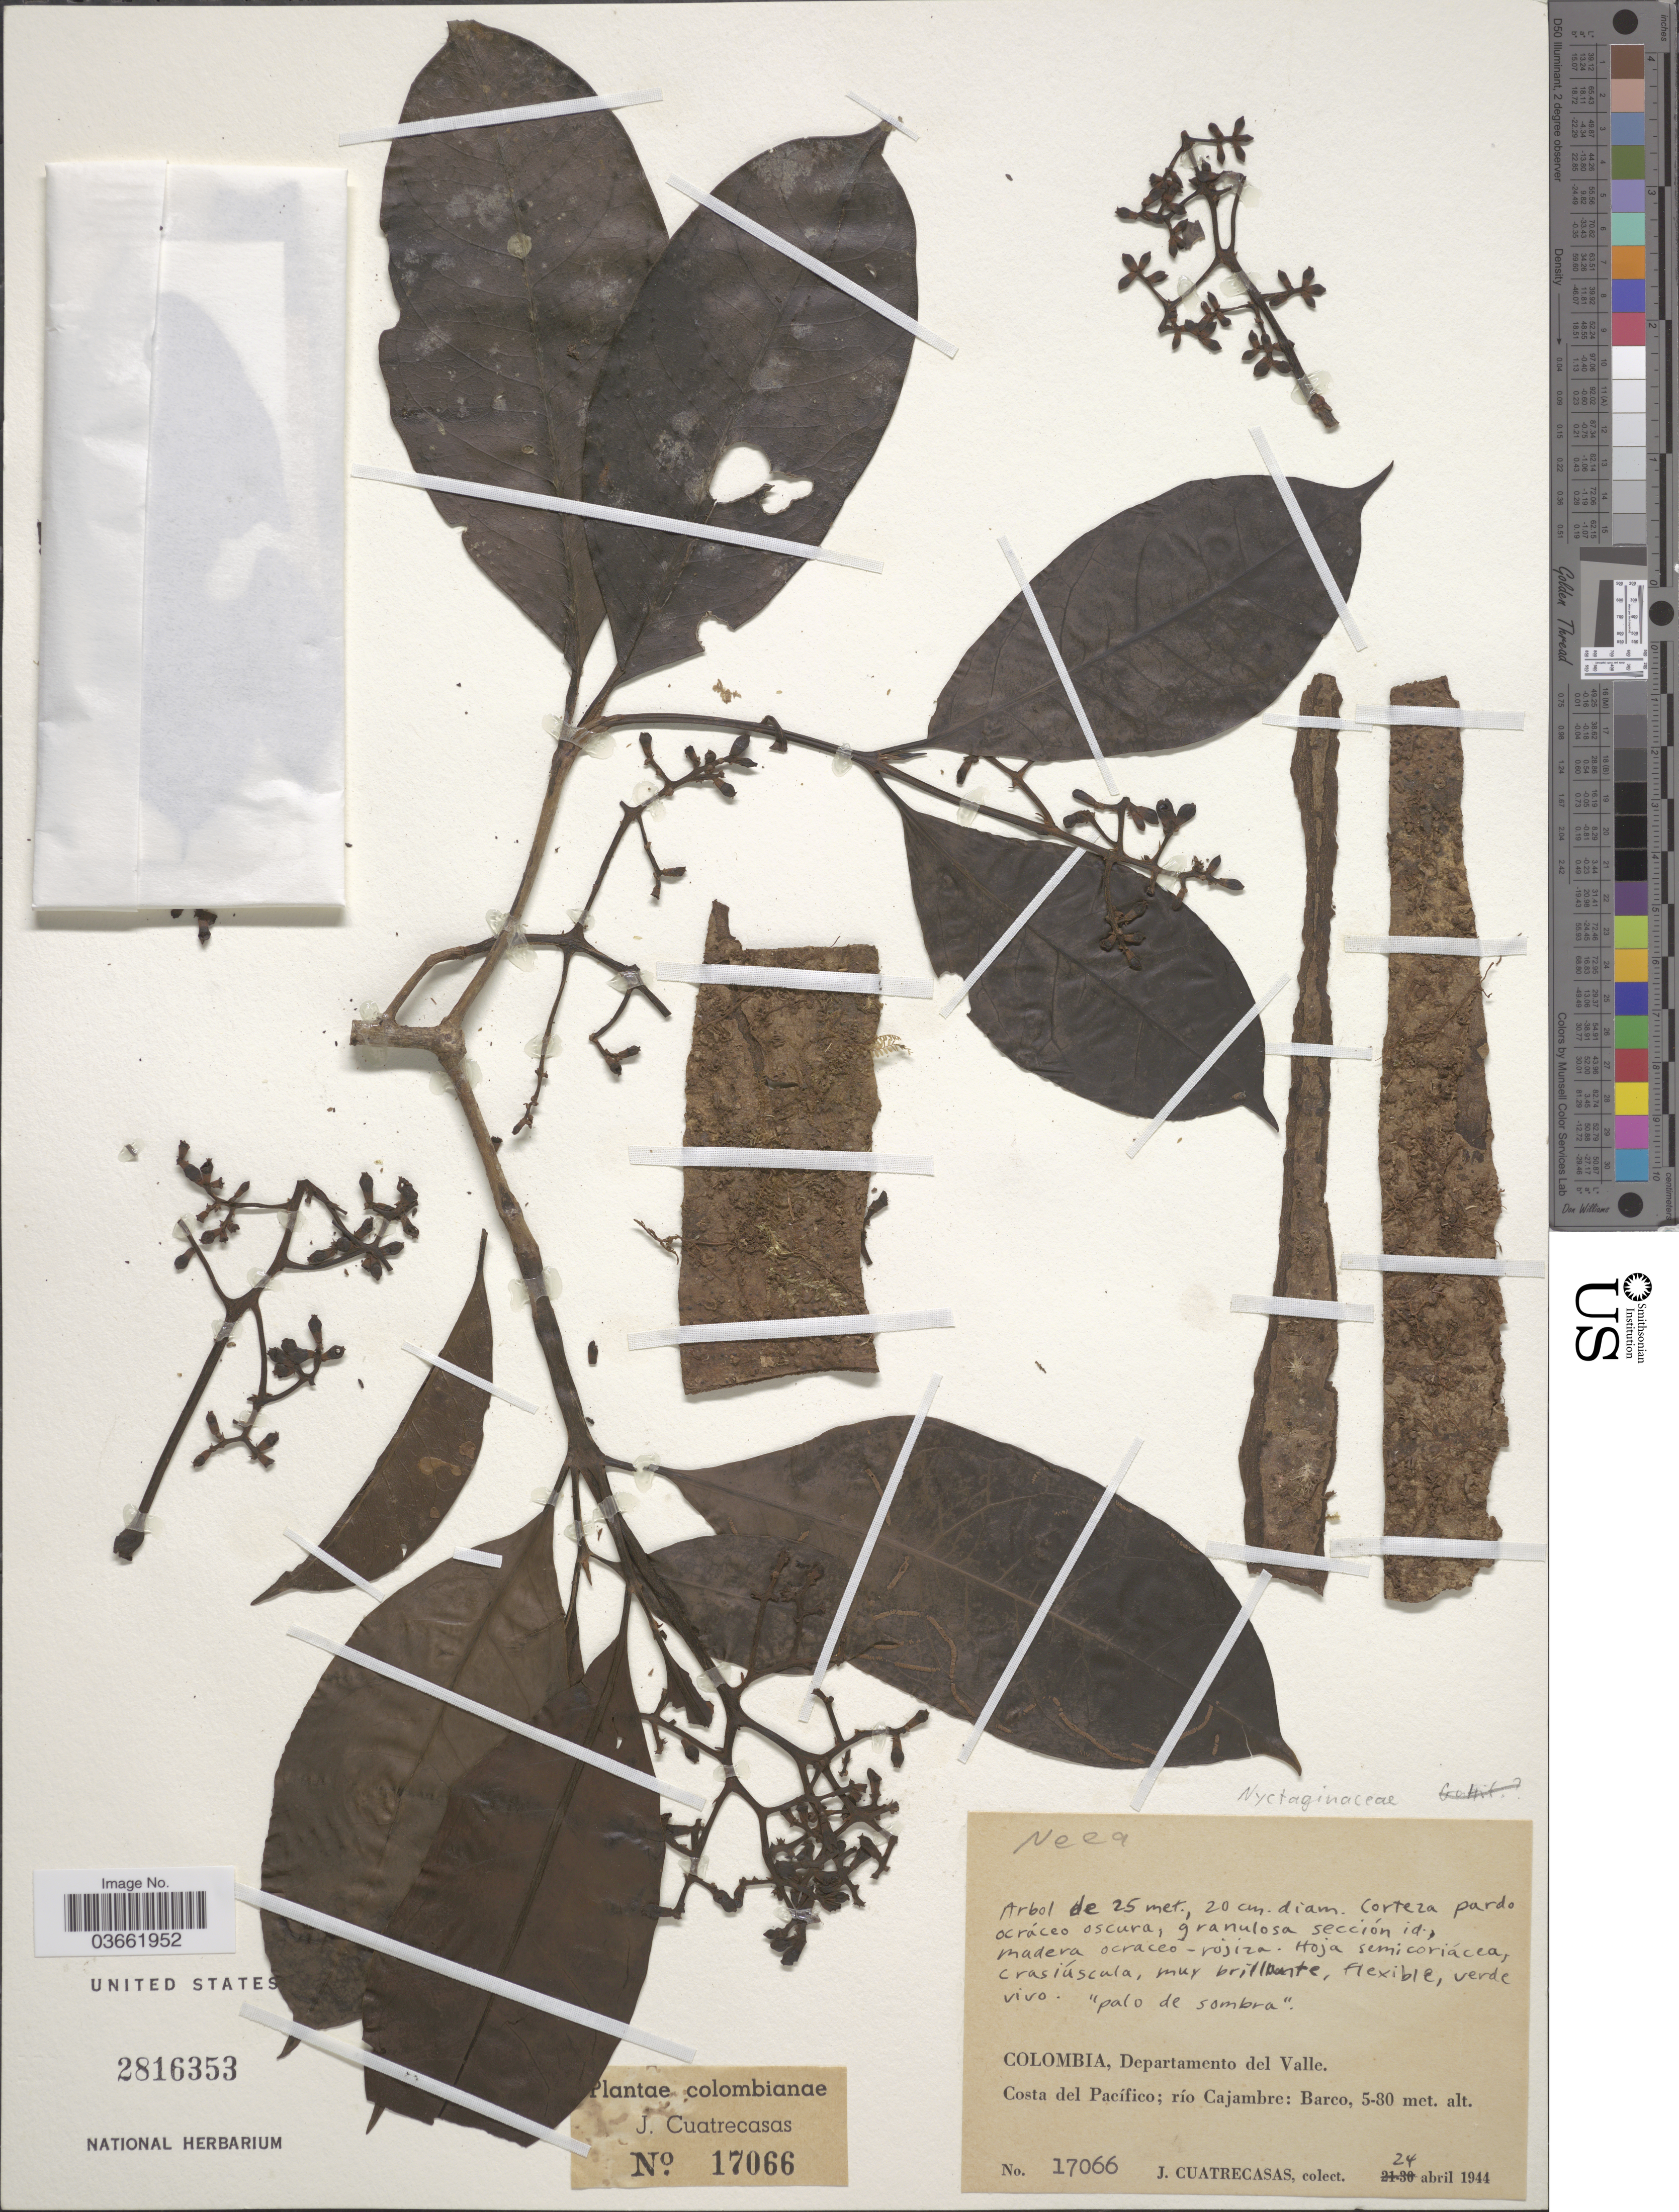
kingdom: Plantae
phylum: Tracheophyta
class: Magnoliopsida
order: Caryophyllales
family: Nyctaginaceae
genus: Neea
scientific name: Neea sp.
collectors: J. Cuatrecasas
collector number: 17066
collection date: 1944-04-24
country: Colombia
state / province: Valle del Cauca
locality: Departamento del Valle. Costa del Pacífico; río Cajambre: Barco.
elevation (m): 5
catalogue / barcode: US 2816353